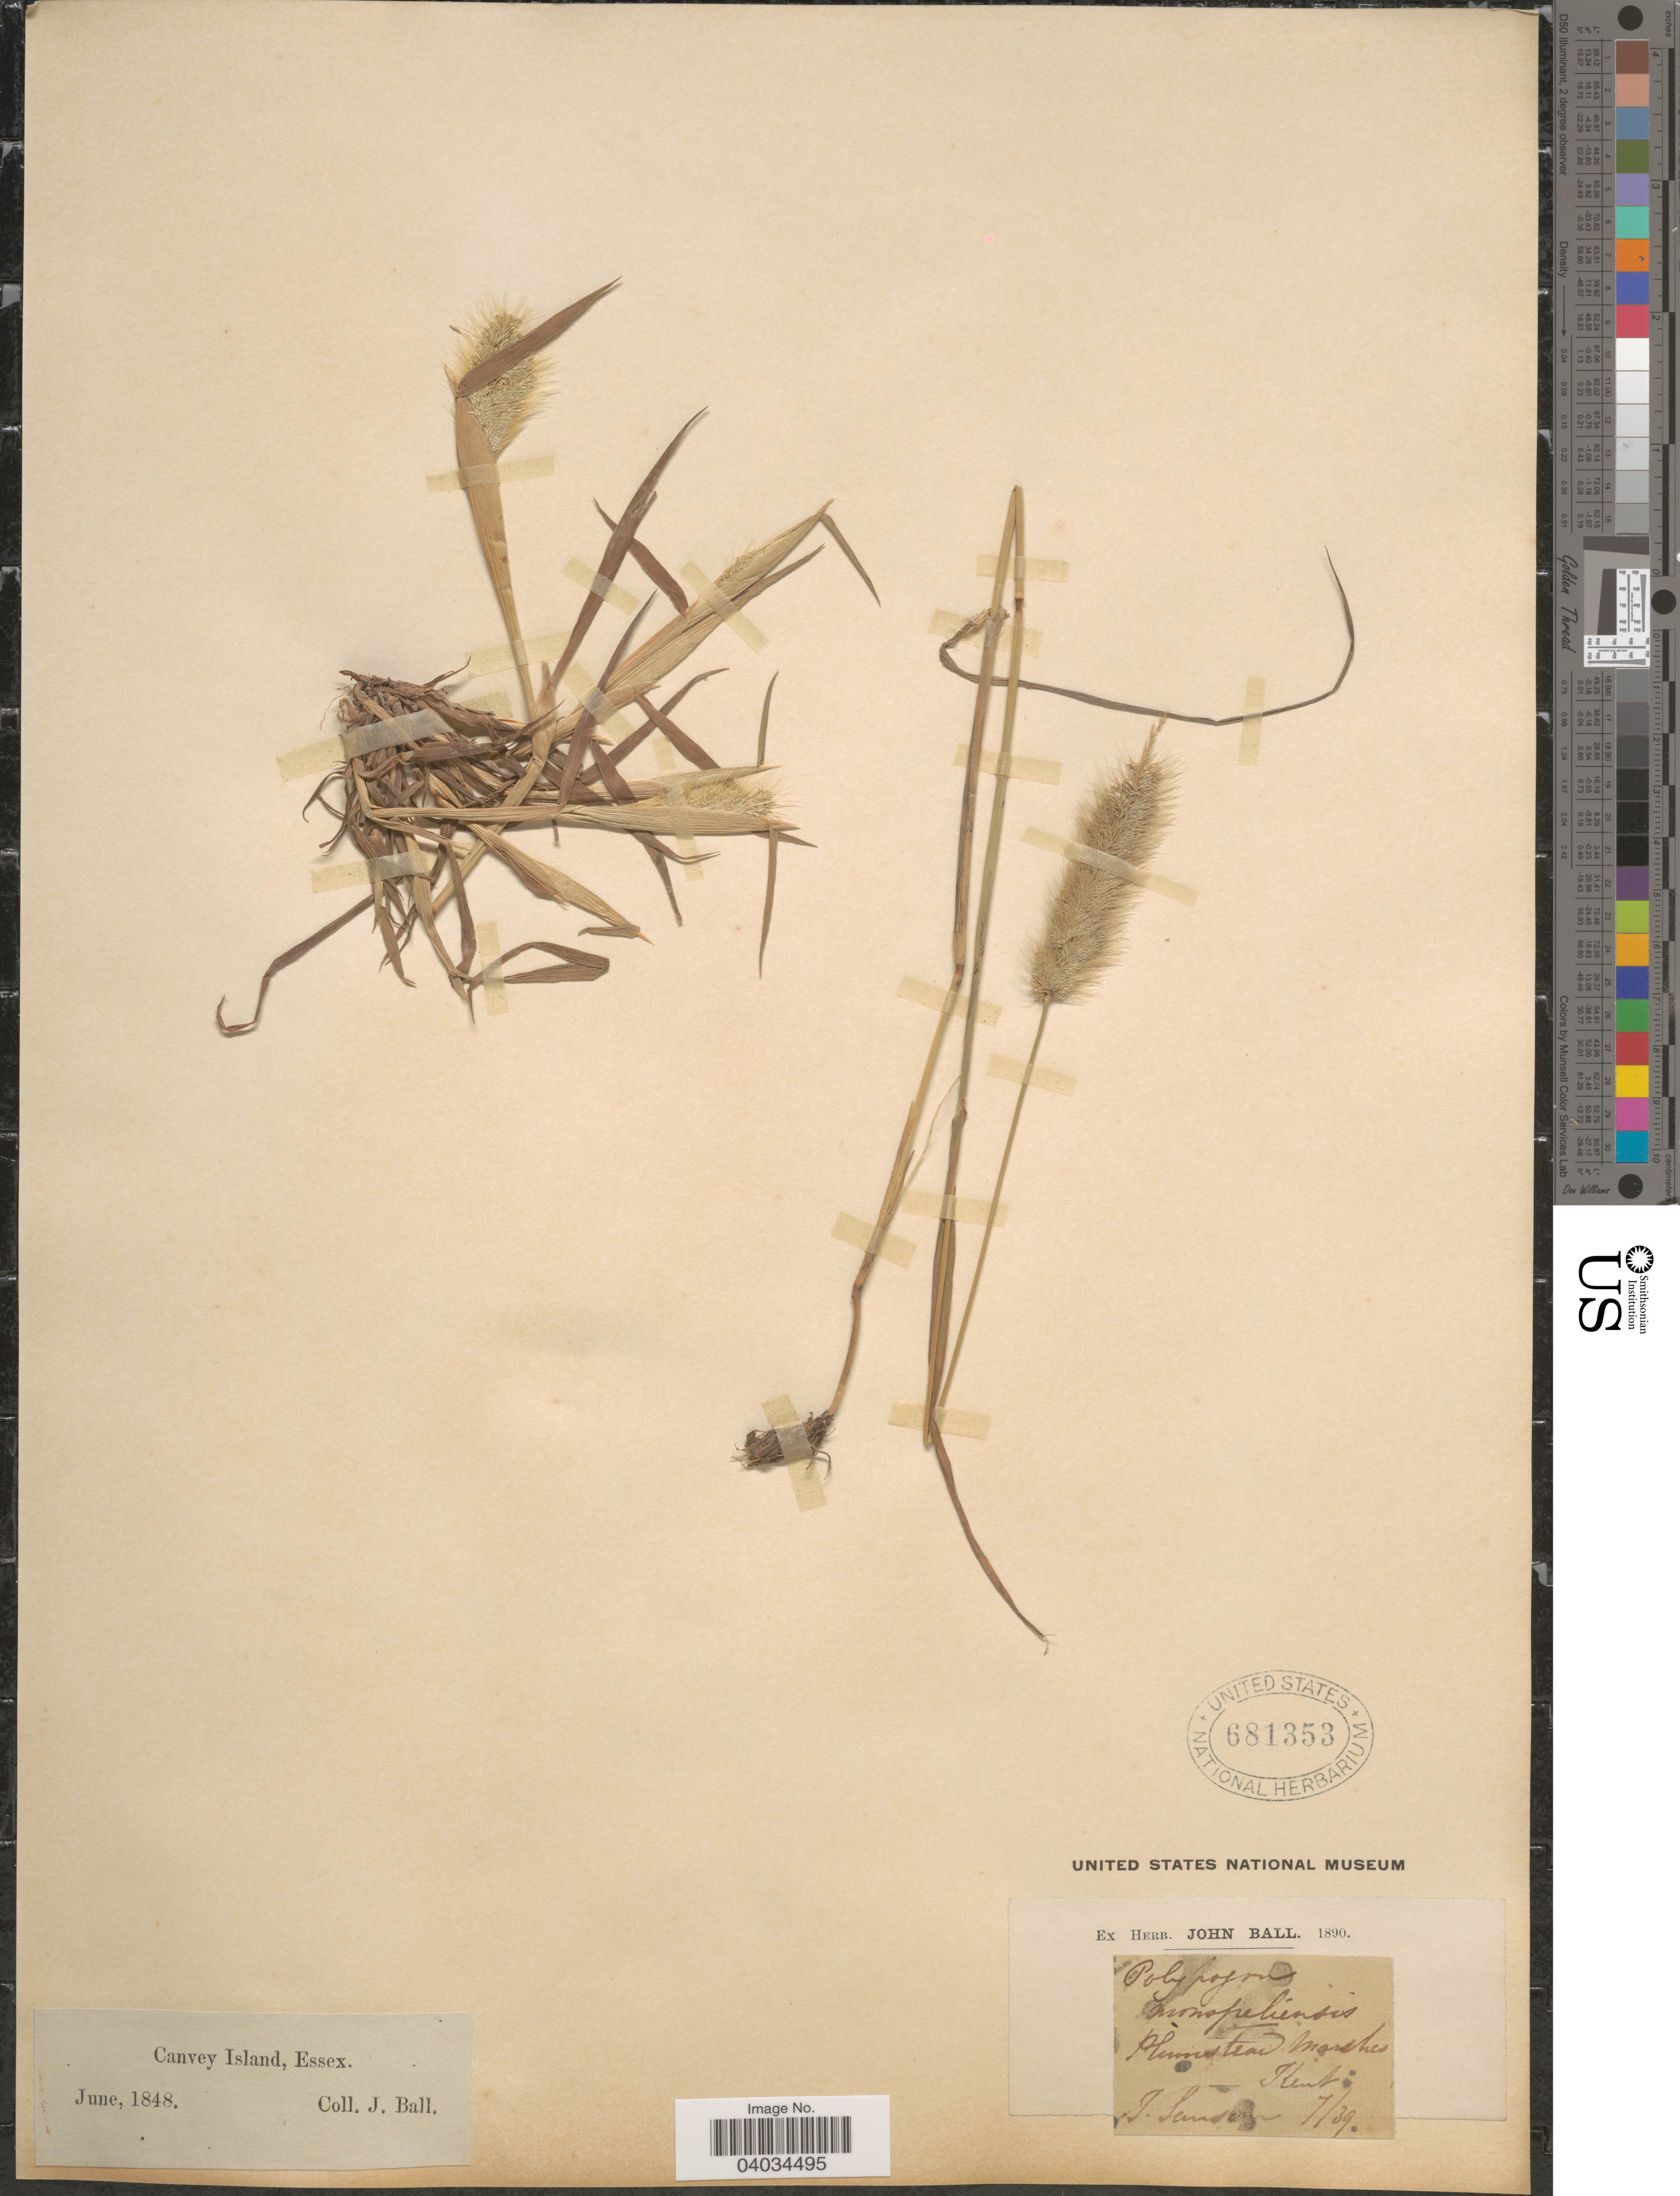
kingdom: Plantae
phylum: Tracheophyta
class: Liliopsida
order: Poales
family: Poaceae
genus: Polypogon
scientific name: Polypogon monspeliensis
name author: (L.) Desf.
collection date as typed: Transcribed d/m/y: /7/39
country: United Kingdom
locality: Plumstead marshes. Kent.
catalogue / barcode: US 681353